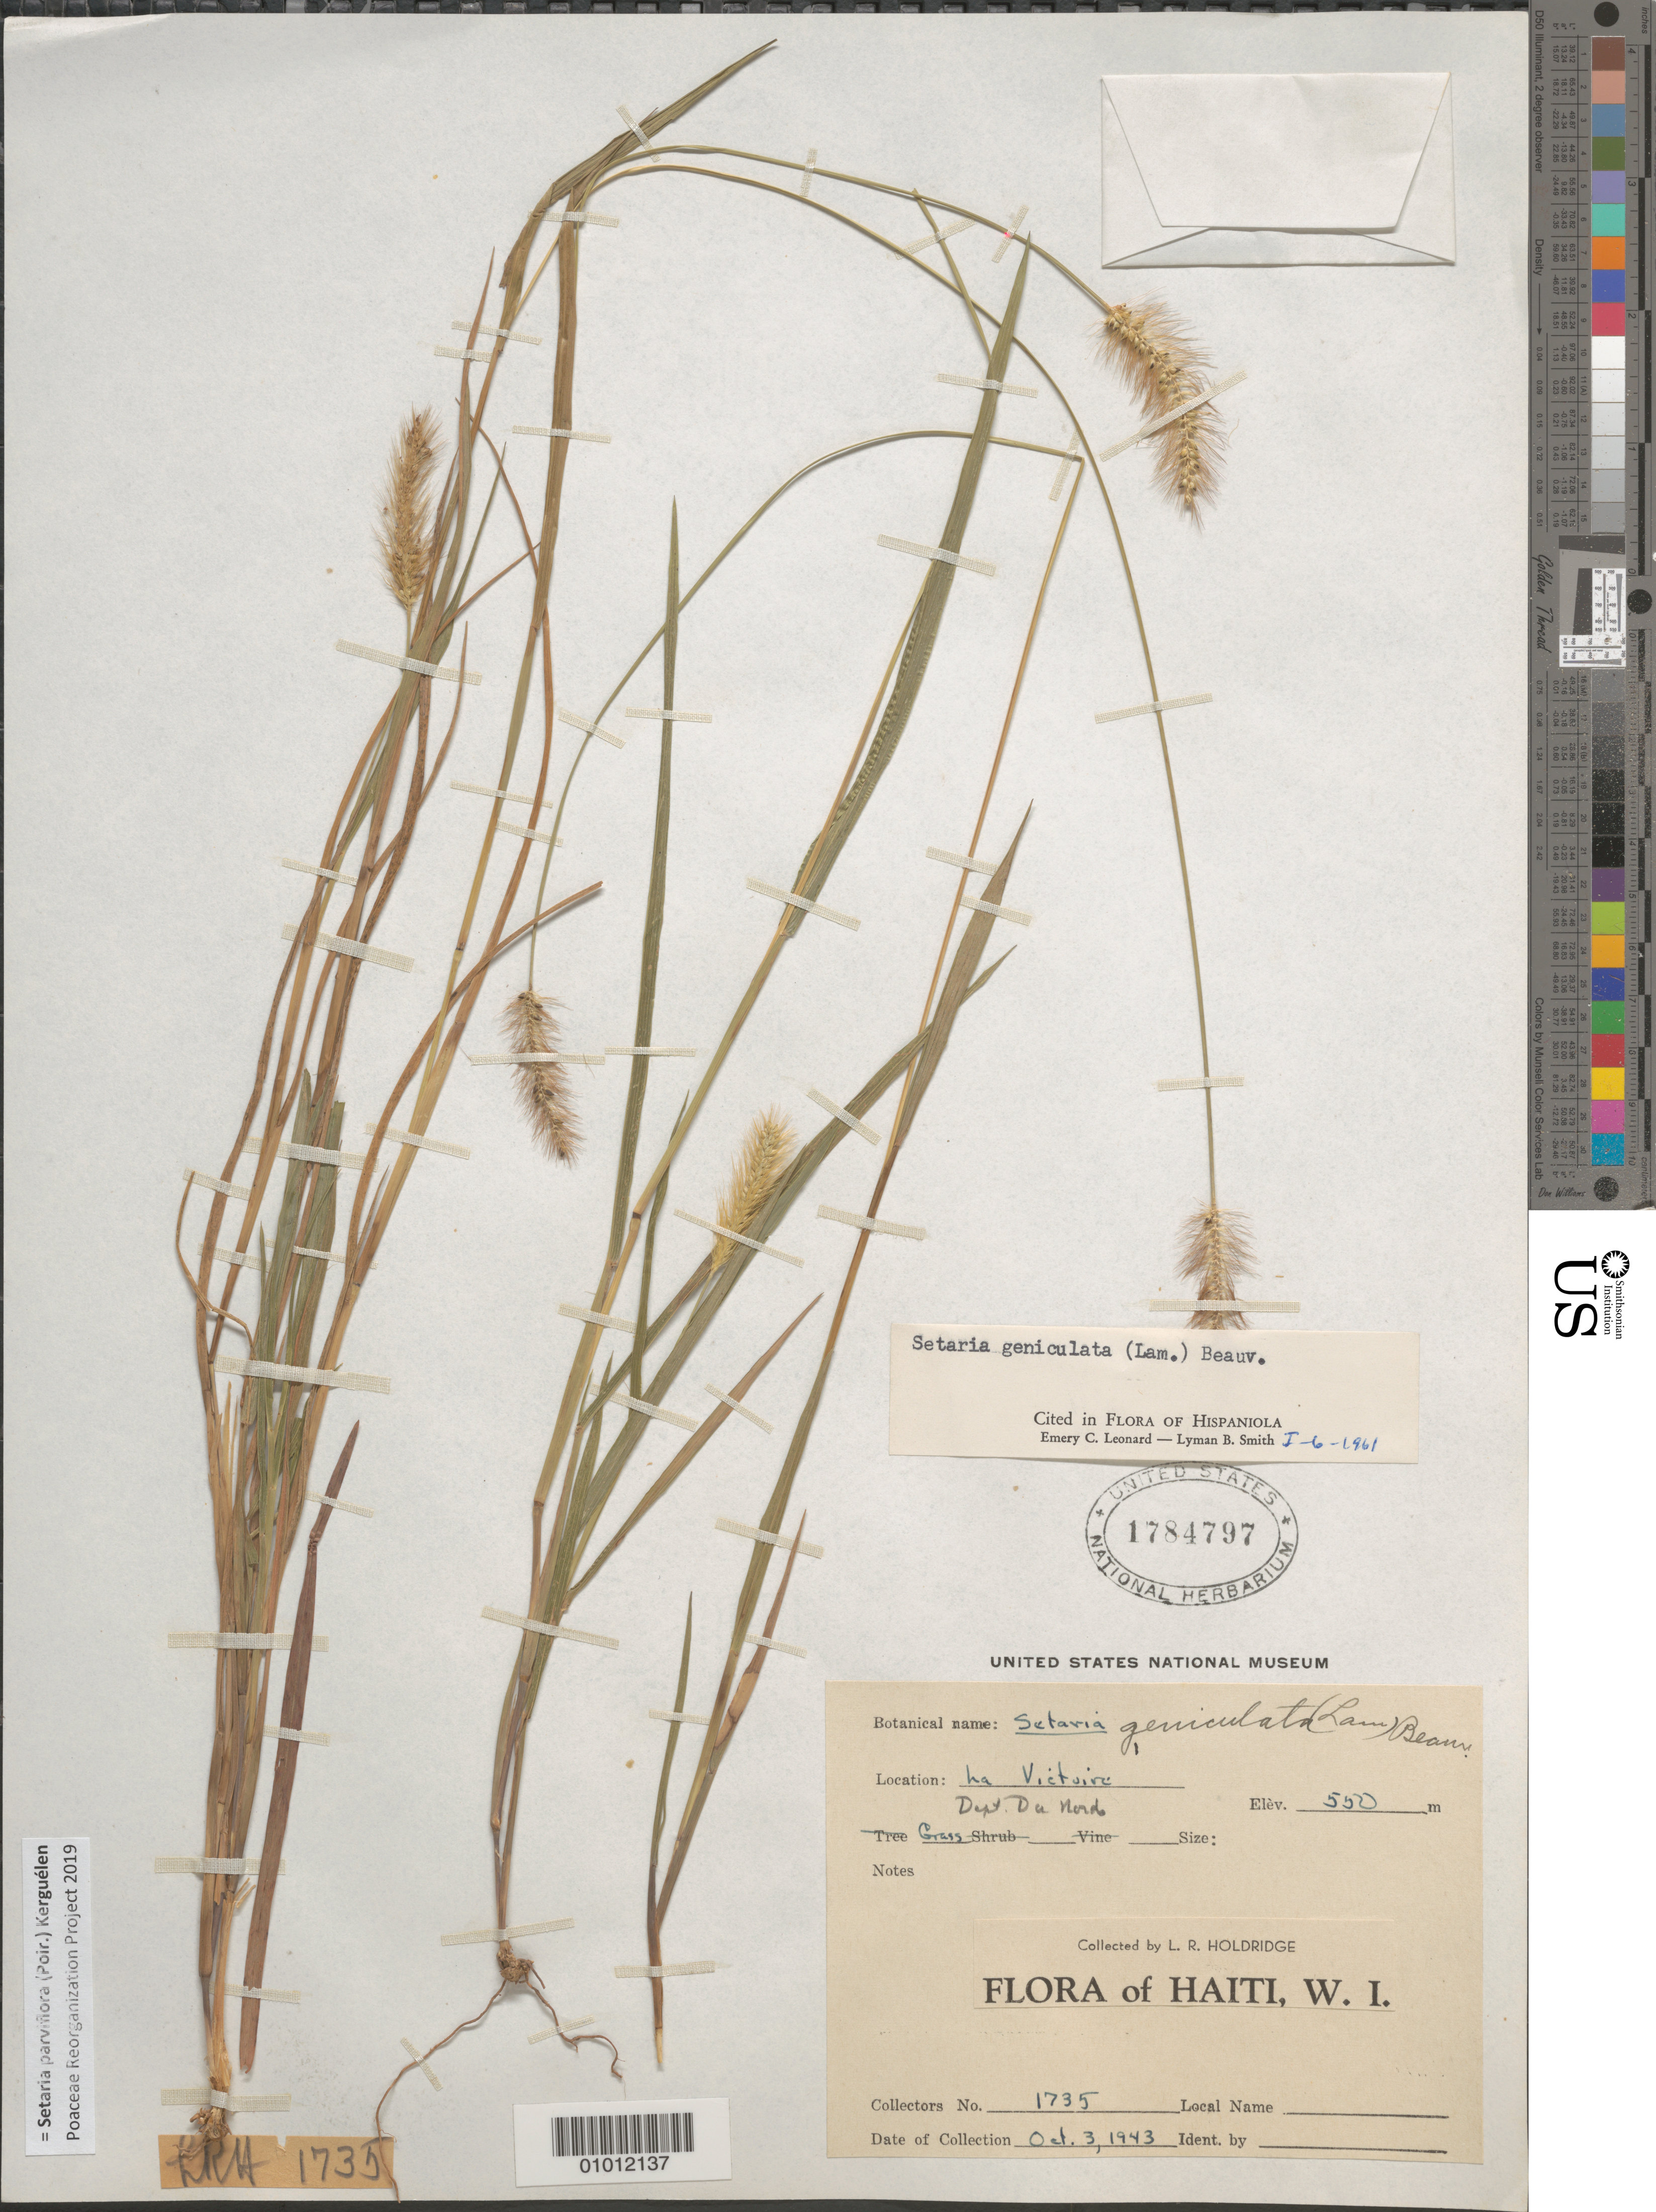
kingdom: Plantae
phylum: Tracheophyta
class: Liliopsida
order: Poales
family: Poaceae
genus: Setaria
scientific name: Setaria parviflora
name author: (Poir.) Kerguélen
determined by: Poaceae Reorganization Project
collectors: L. Holdridge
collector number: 1735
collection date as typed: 03 Oct 1943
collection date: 1943-10-03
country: Haiti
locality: La Victoire, Departement du Nord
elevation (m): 550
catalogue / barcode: US 1784797